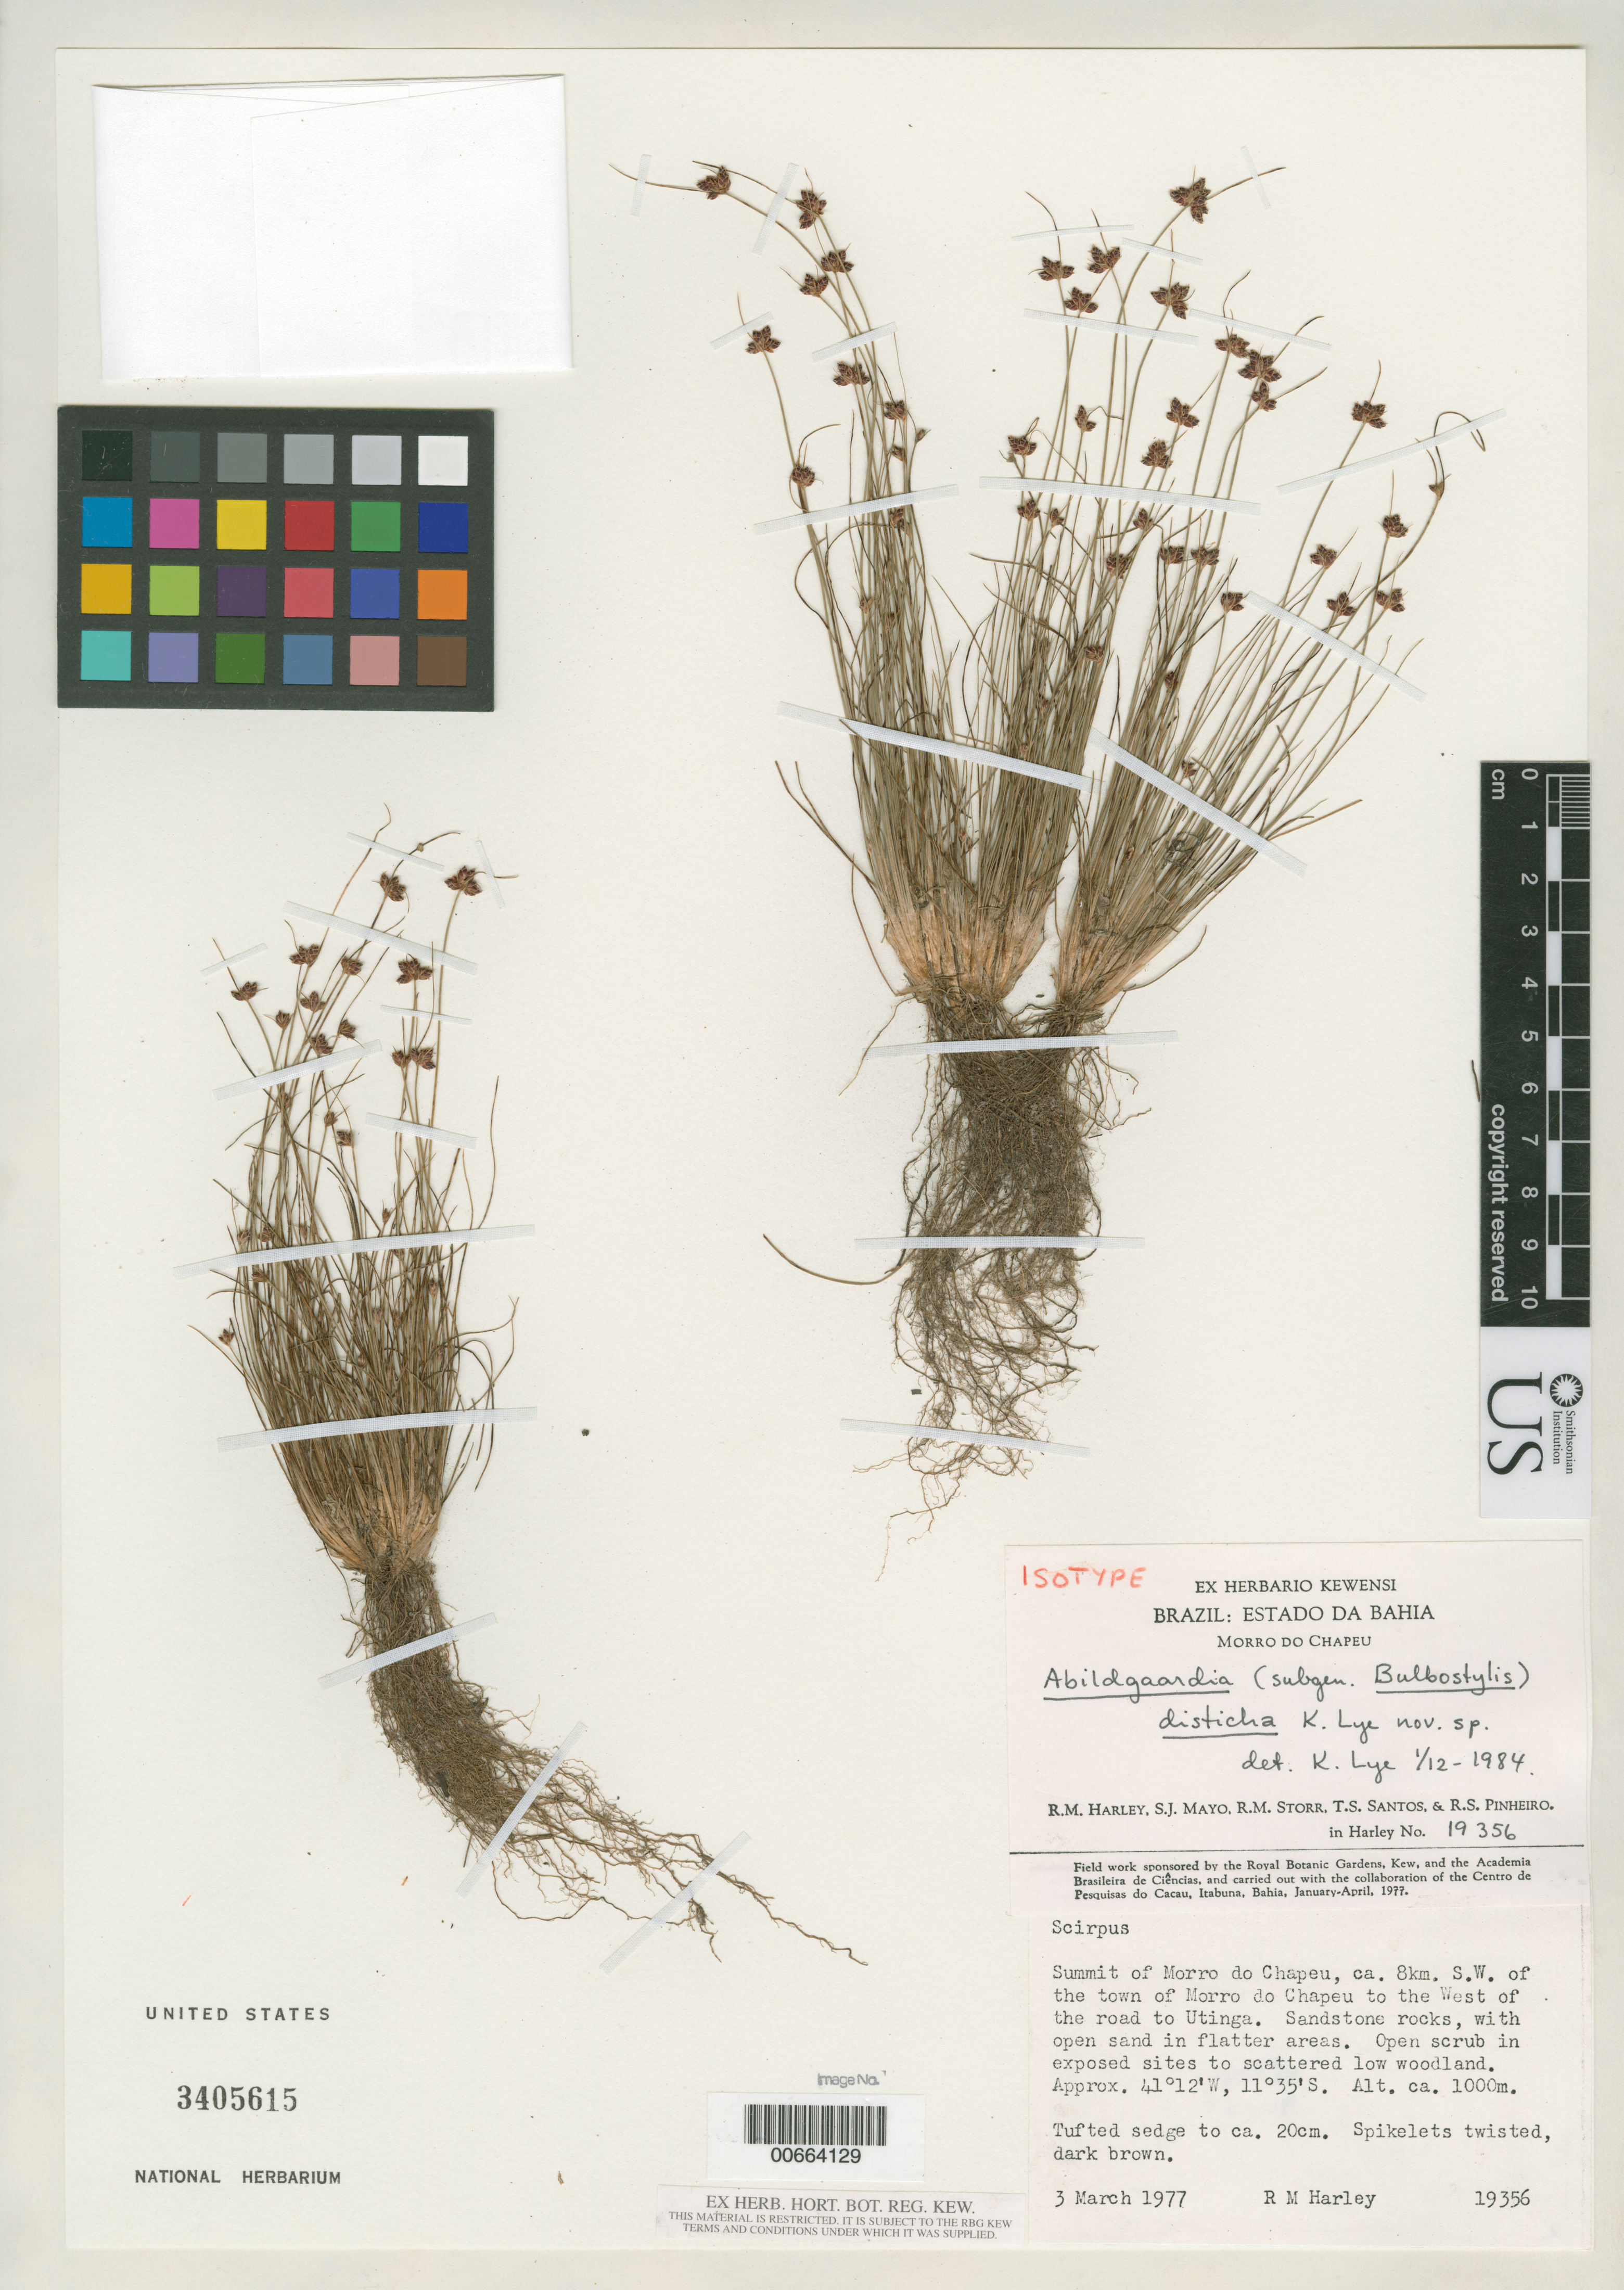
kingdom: Plantae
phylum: Tracheophyta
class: Liliopsida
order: Poales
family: Cyperaceae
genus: Abildgaardia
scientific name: Abildgaardia disticha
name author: Lye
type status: Isotype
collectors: R. M. Harley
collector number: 19356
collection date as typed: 03 Mar 1977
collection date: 1977-03-03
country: Brazil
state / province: Bahia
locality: Summit of Morro do Chapeau, ca. 8 km SW of the town of Morro do Chapeau to the west of the road to Utinga.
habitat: Sandstone rocks, with open sand in flatter areas. Open scrub in exposed sites to scattered low woodland.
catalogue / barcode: US 3405615